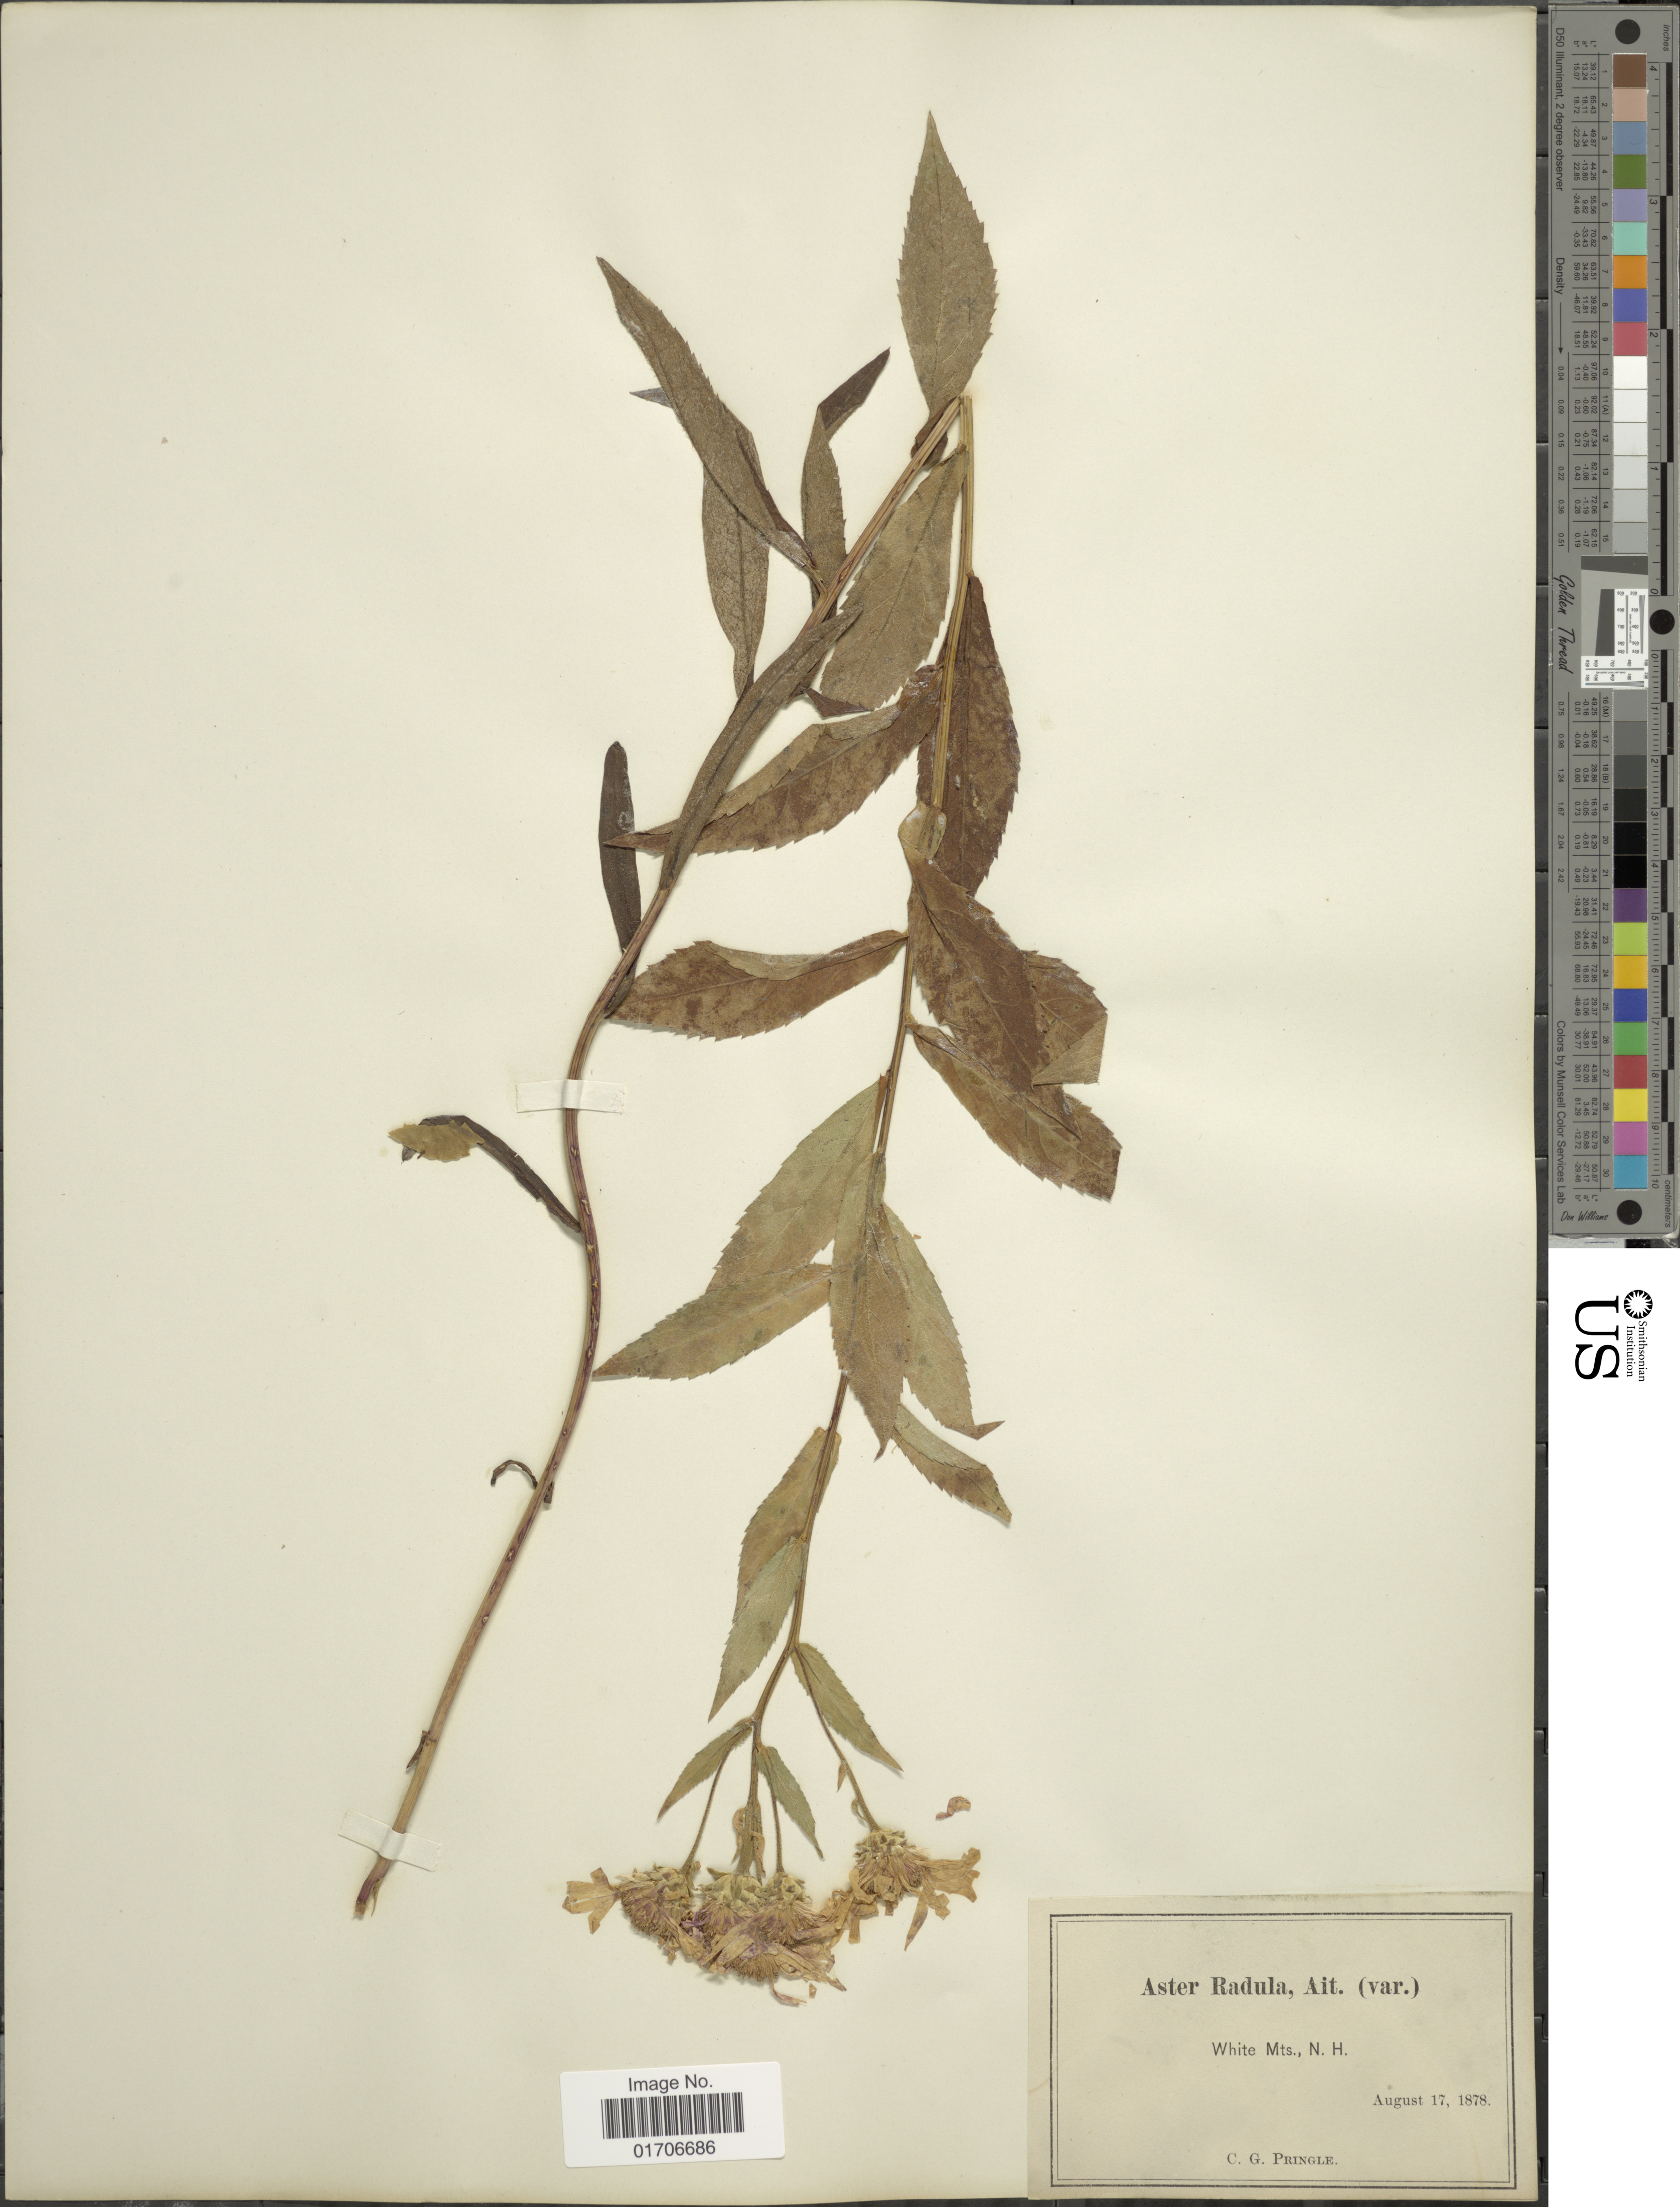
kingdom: Plantae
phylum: Tracheophyta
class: Magnoliopsida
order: Asterales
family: Asteraceae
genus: Eurybia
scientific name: Eurybia radula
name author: (Aiton) G.L. Nesom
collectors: C. G. Pringle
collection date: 1878-08-17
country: United States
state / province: New Hampshire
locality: White Mts., N.H.